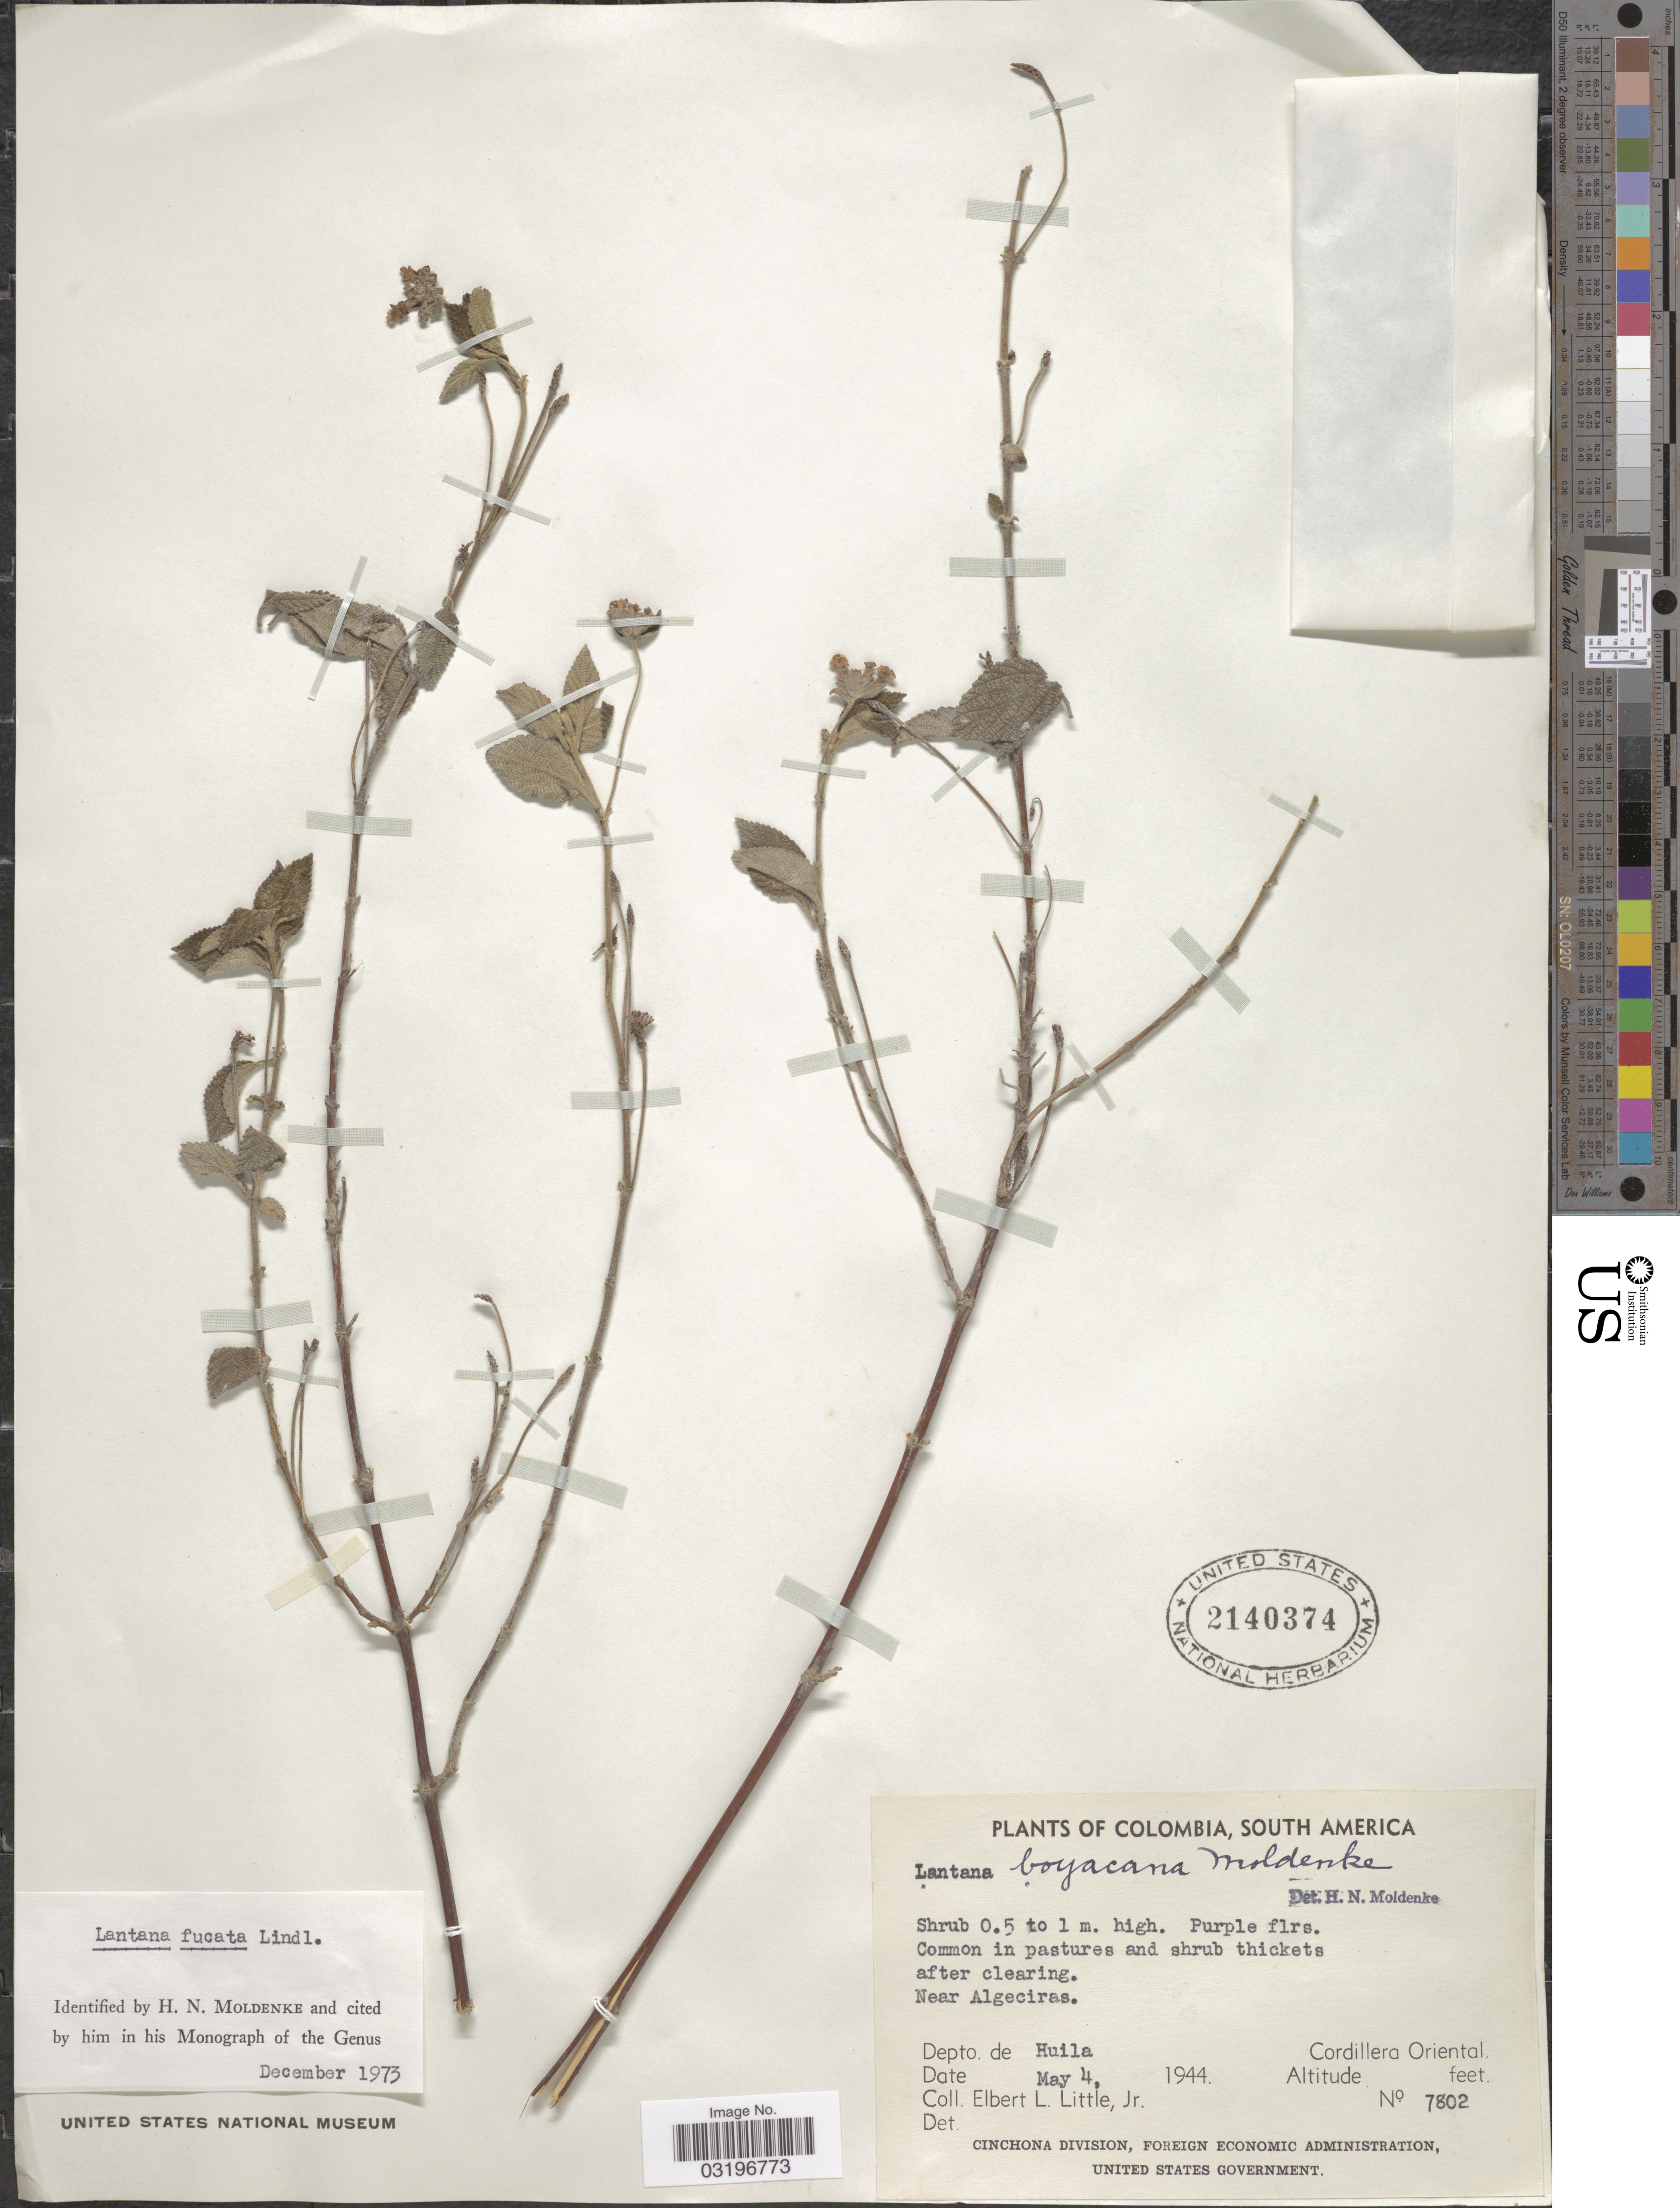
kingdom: Plantae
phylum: Tracheophyta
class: Magnoliopsida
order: Lamiales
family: Verbenaceae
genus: Lantana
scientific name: Lantana fucata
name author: Lindl.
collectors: E. L. Little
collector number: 7802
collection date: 1944-05-04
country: Colombia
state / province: Huila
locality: Bear Algeciras. Depto. de Huila, Cordillera Oriental.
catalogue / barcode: US 2140374